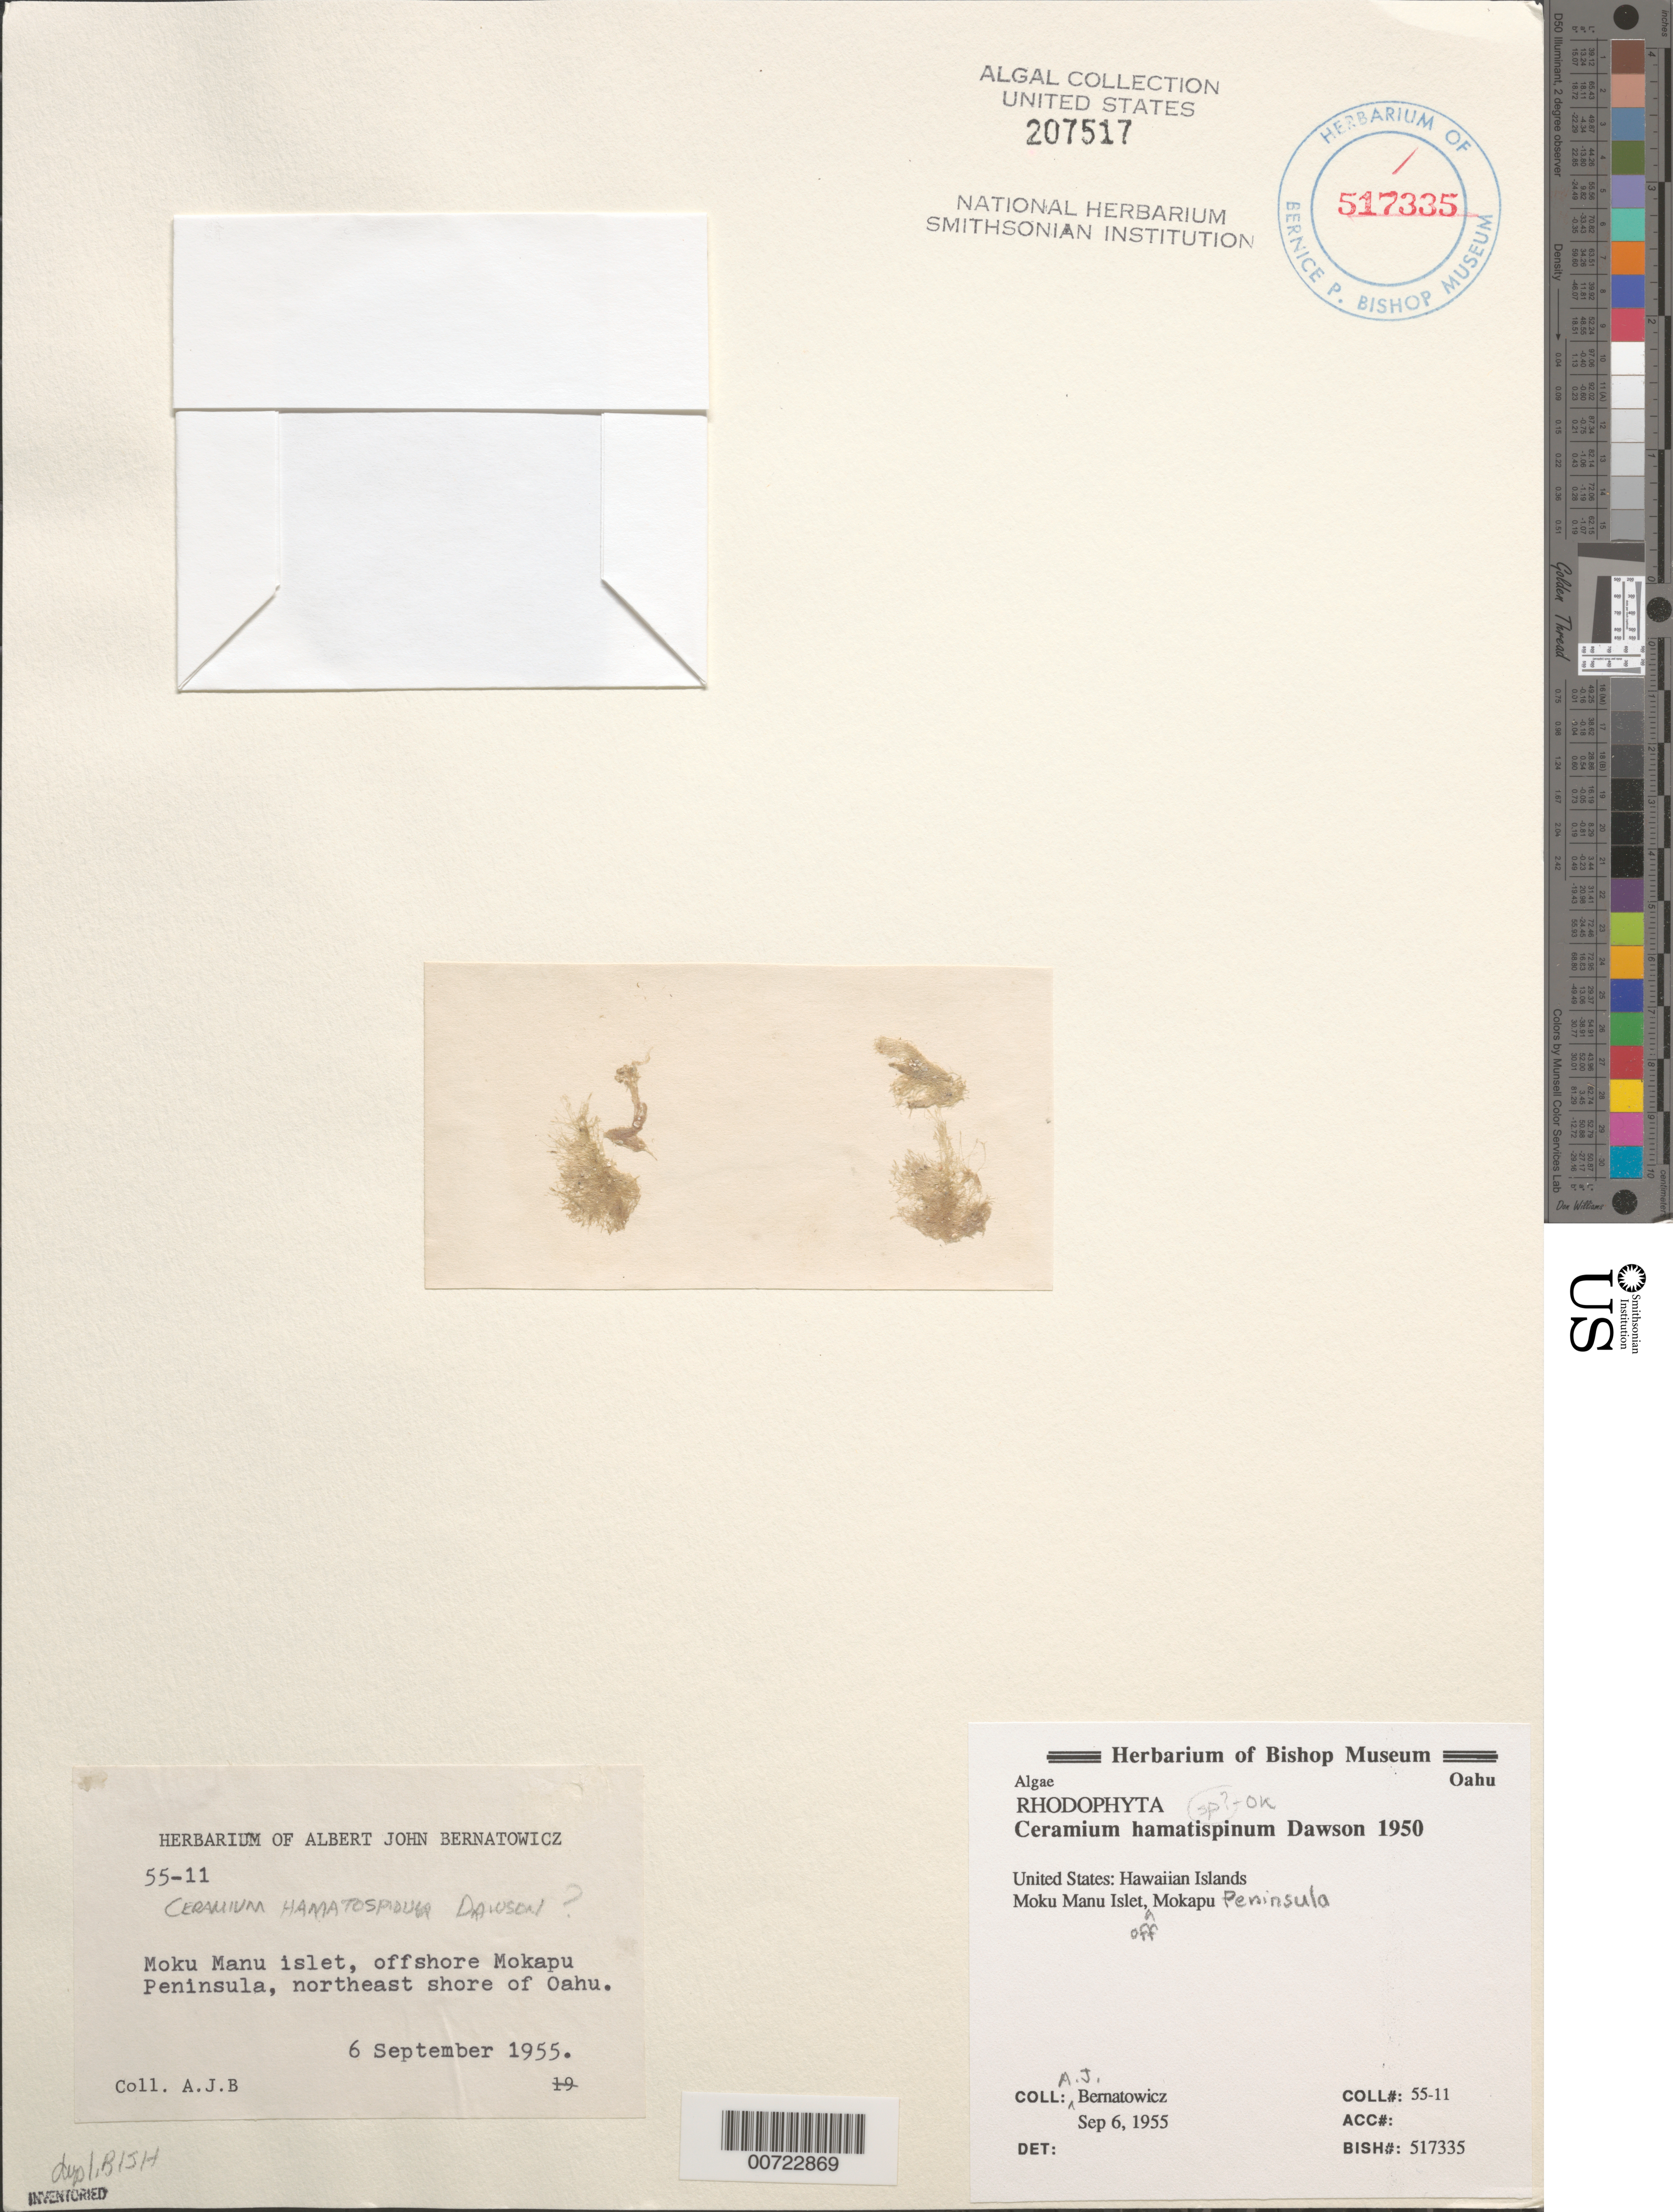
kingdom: Plantae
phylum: Rhodophyta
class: Florideophyceae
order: Ceramiales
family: Ceramiaceae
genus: Ceramium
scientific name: Ceramium hamatispinum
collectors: A. Bernatowicz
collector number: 55-11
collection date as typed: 06 Sep 1955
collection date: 1955-09-06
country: United States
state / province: Hawaii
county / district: Honolulu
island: Oahu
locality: Moku Manu islet (Bird Island), offshore Mokapu Peninsula, northeast shore of Oahu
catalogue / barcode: US 207517